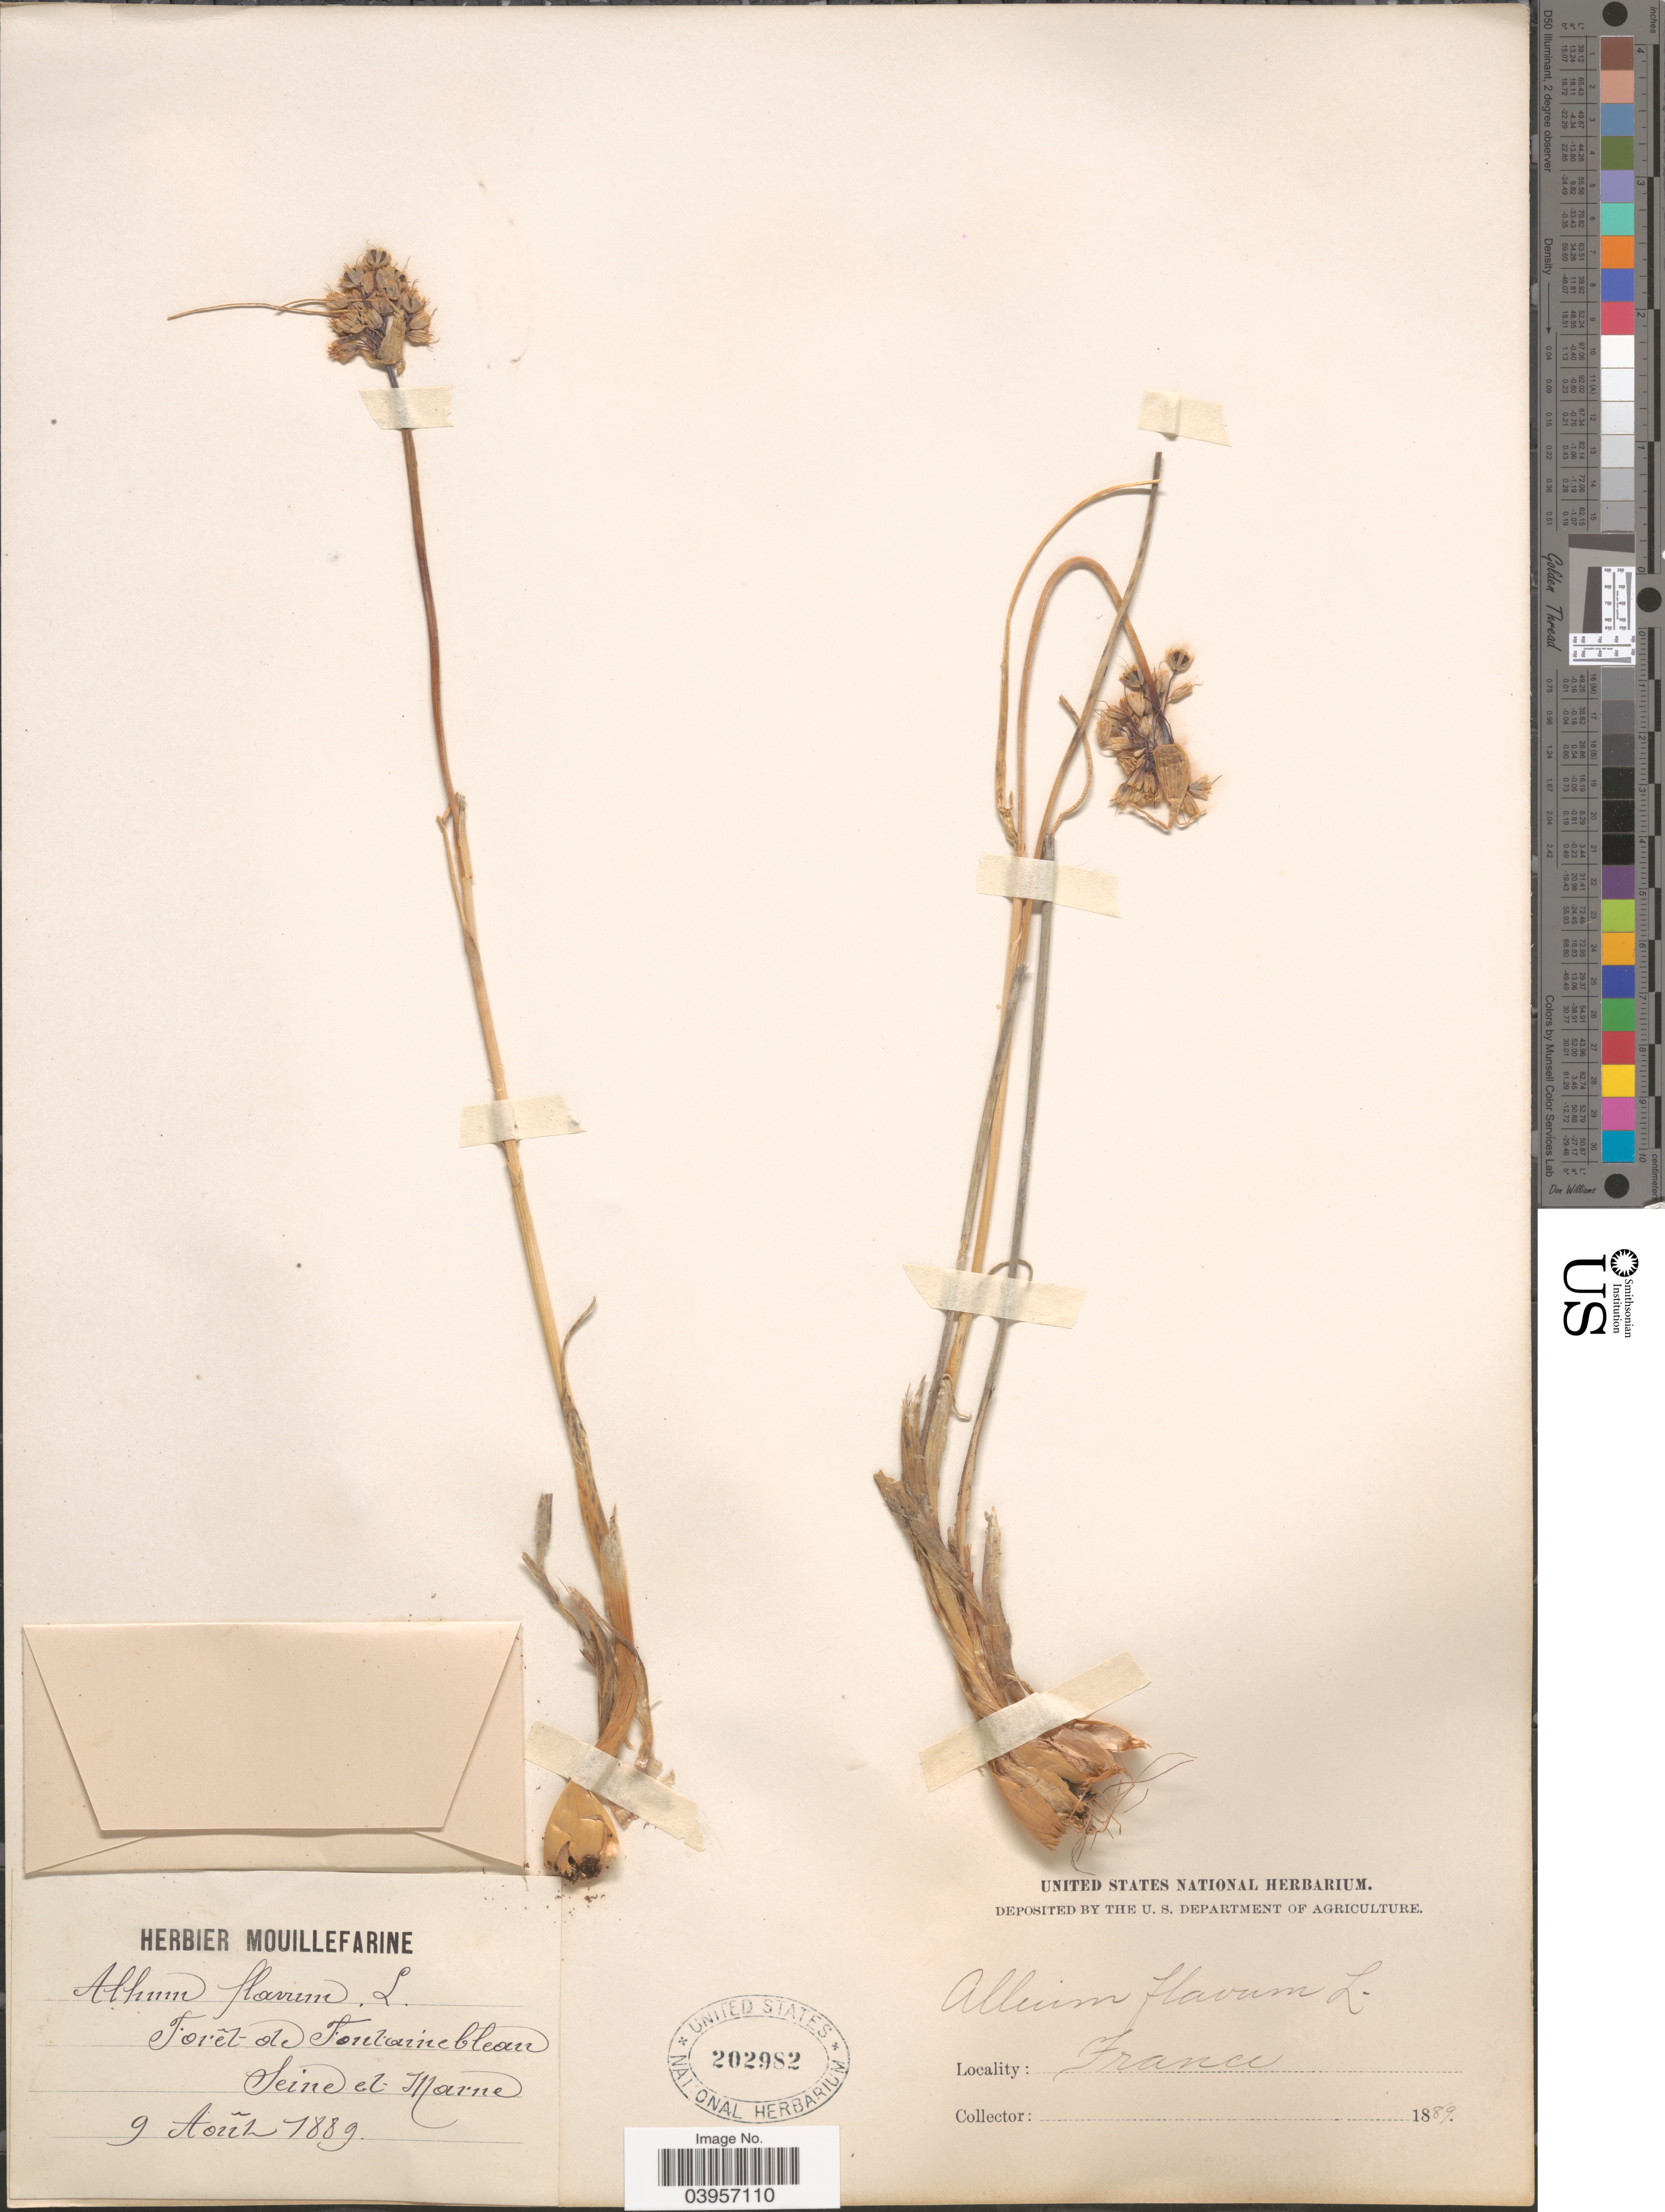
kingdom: Plantae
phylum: Tracheophyta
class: Liliopsida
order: Asparagales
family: Amaryllidaceae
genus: Allium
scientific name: Allium flavum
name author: L.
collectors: ex herb. Mouillefarine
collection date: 1889-08-09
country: France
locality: Forêt de Fontainebleau Seine et Marne.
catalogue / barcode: US 202982